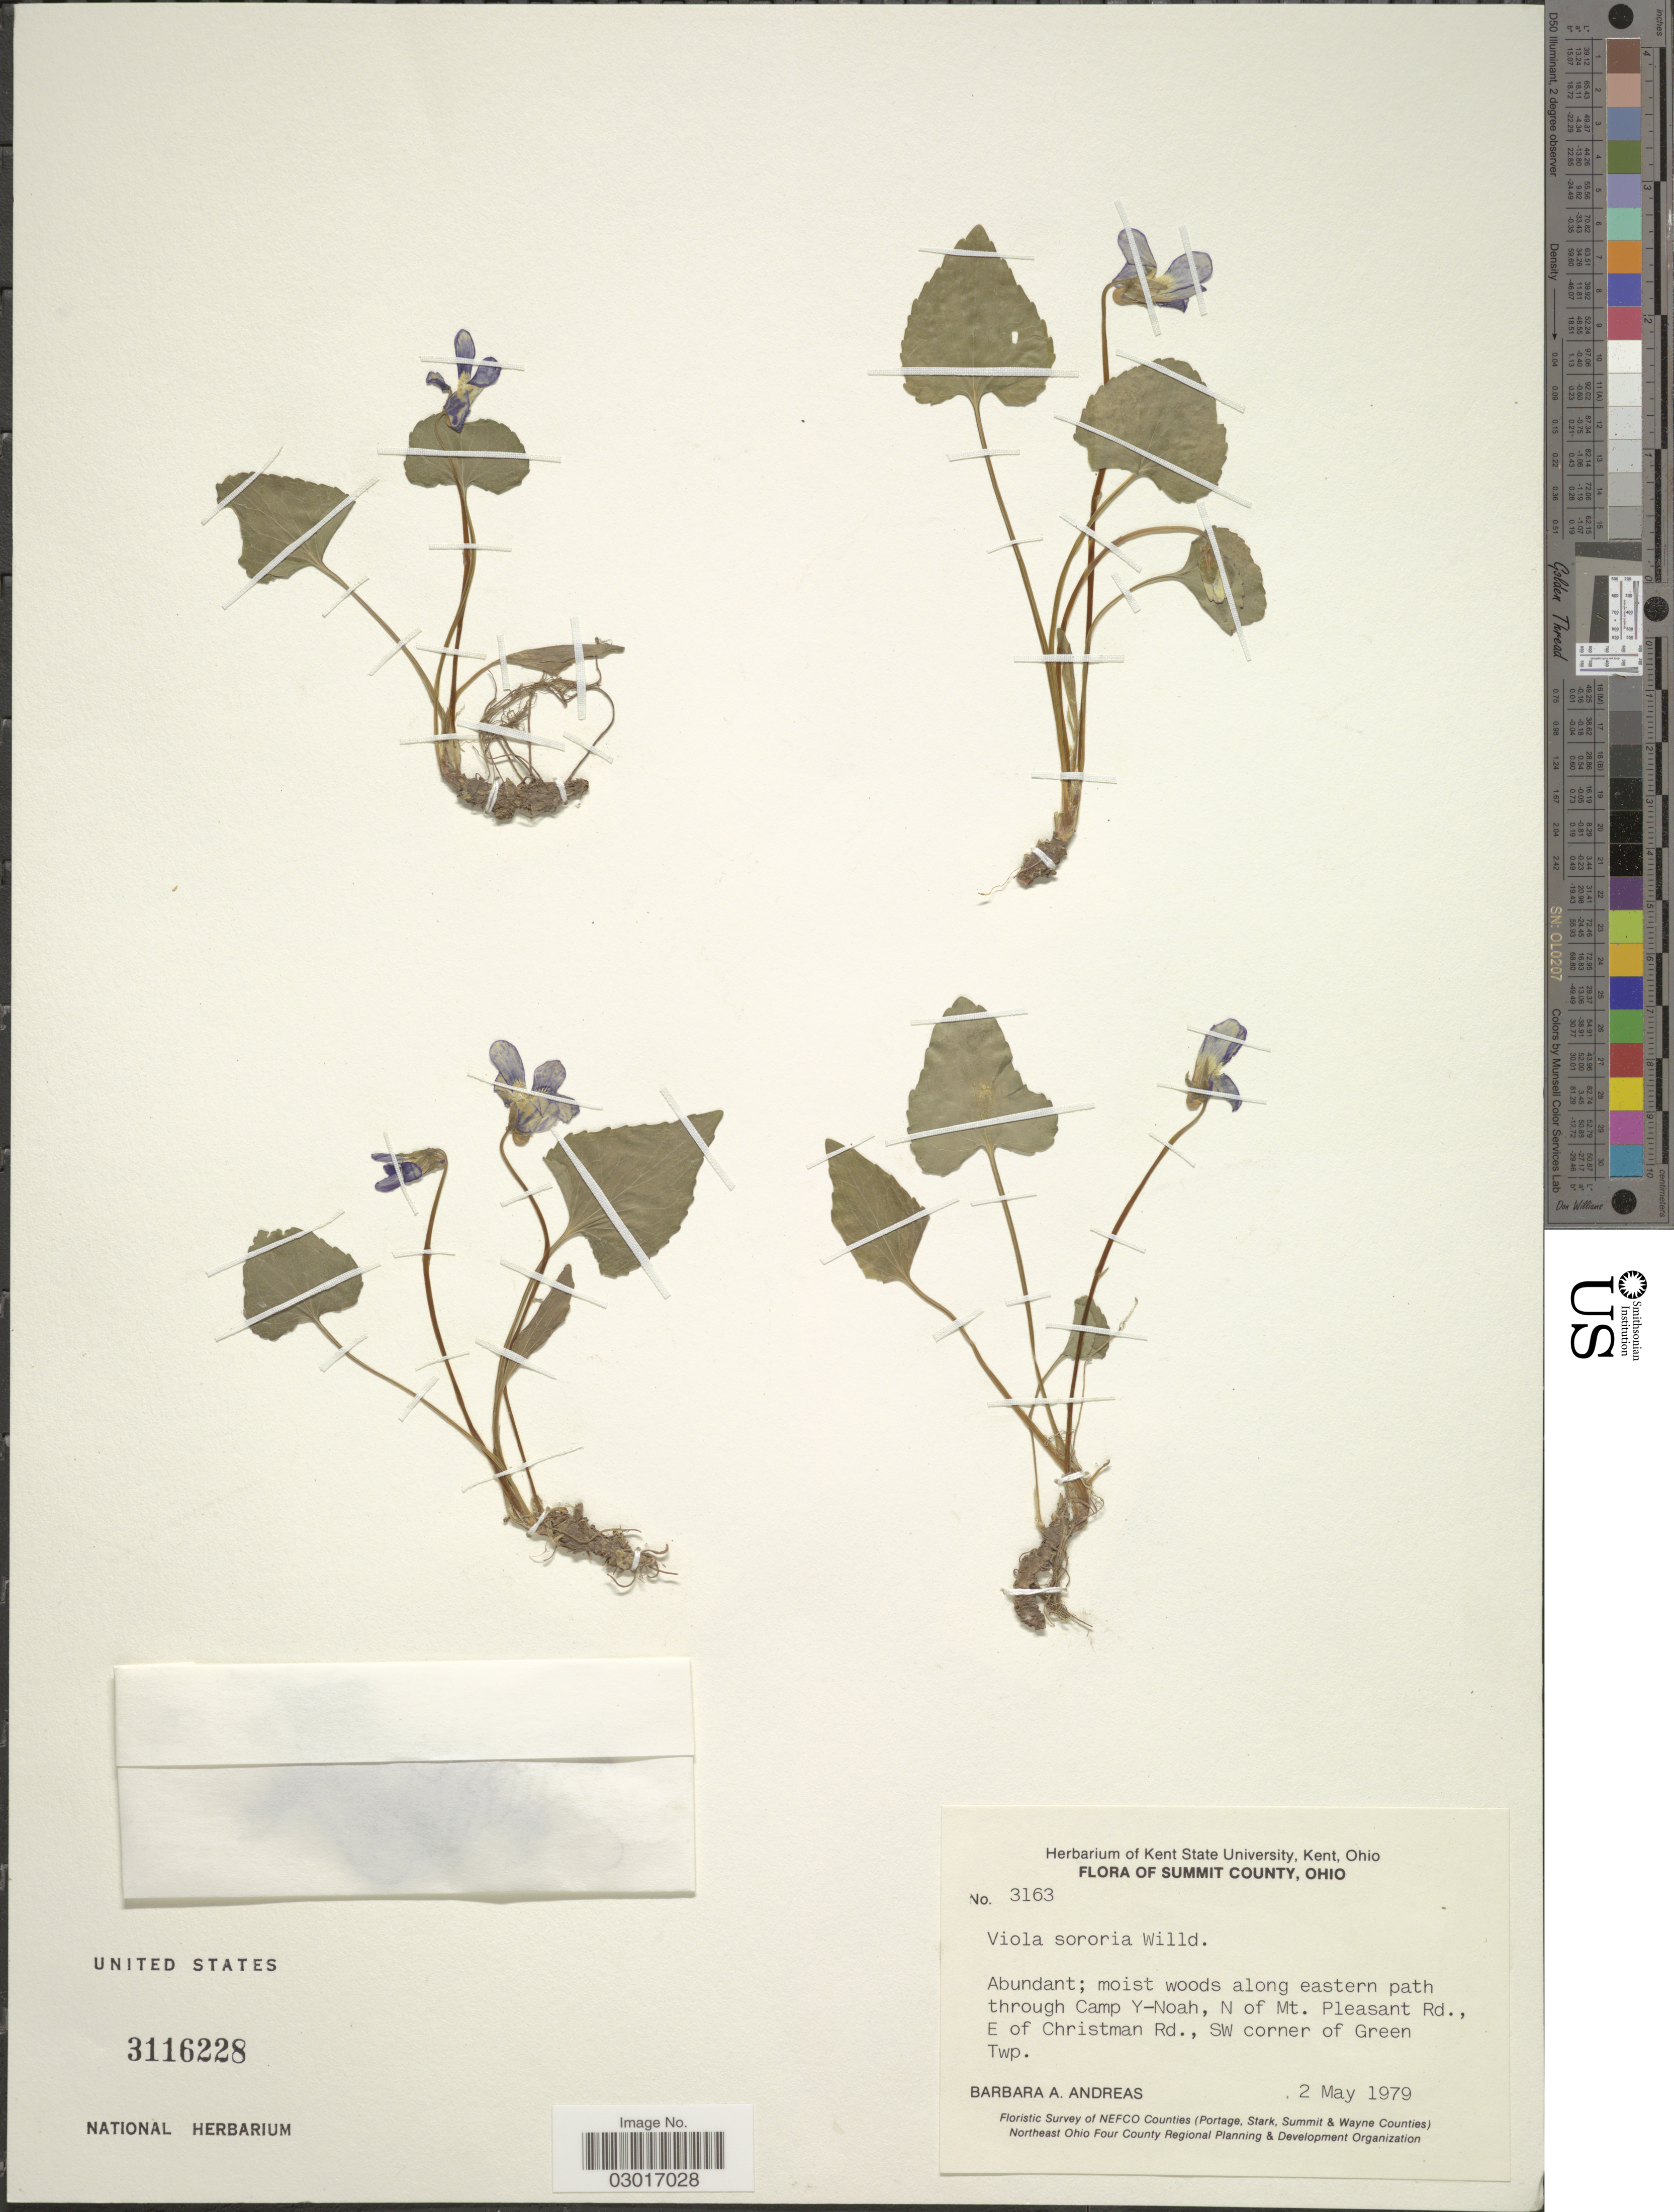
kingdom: Plantae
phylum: Tracheophyta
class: Magnoliopsida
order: Malpighiales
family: Violaceae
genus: Viola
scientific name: Viola sororia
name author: Willd.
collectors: B. A. Andreas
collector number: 3163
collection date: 1979-05-02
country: United States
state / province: Ohio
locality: Summit County, Abundant; moist woods along eastern path through Camp Y-Noah, N of Mt. Pleasant Rd., E of Christman Rd., SW corner of Green Twp.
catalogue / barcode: US 3116228